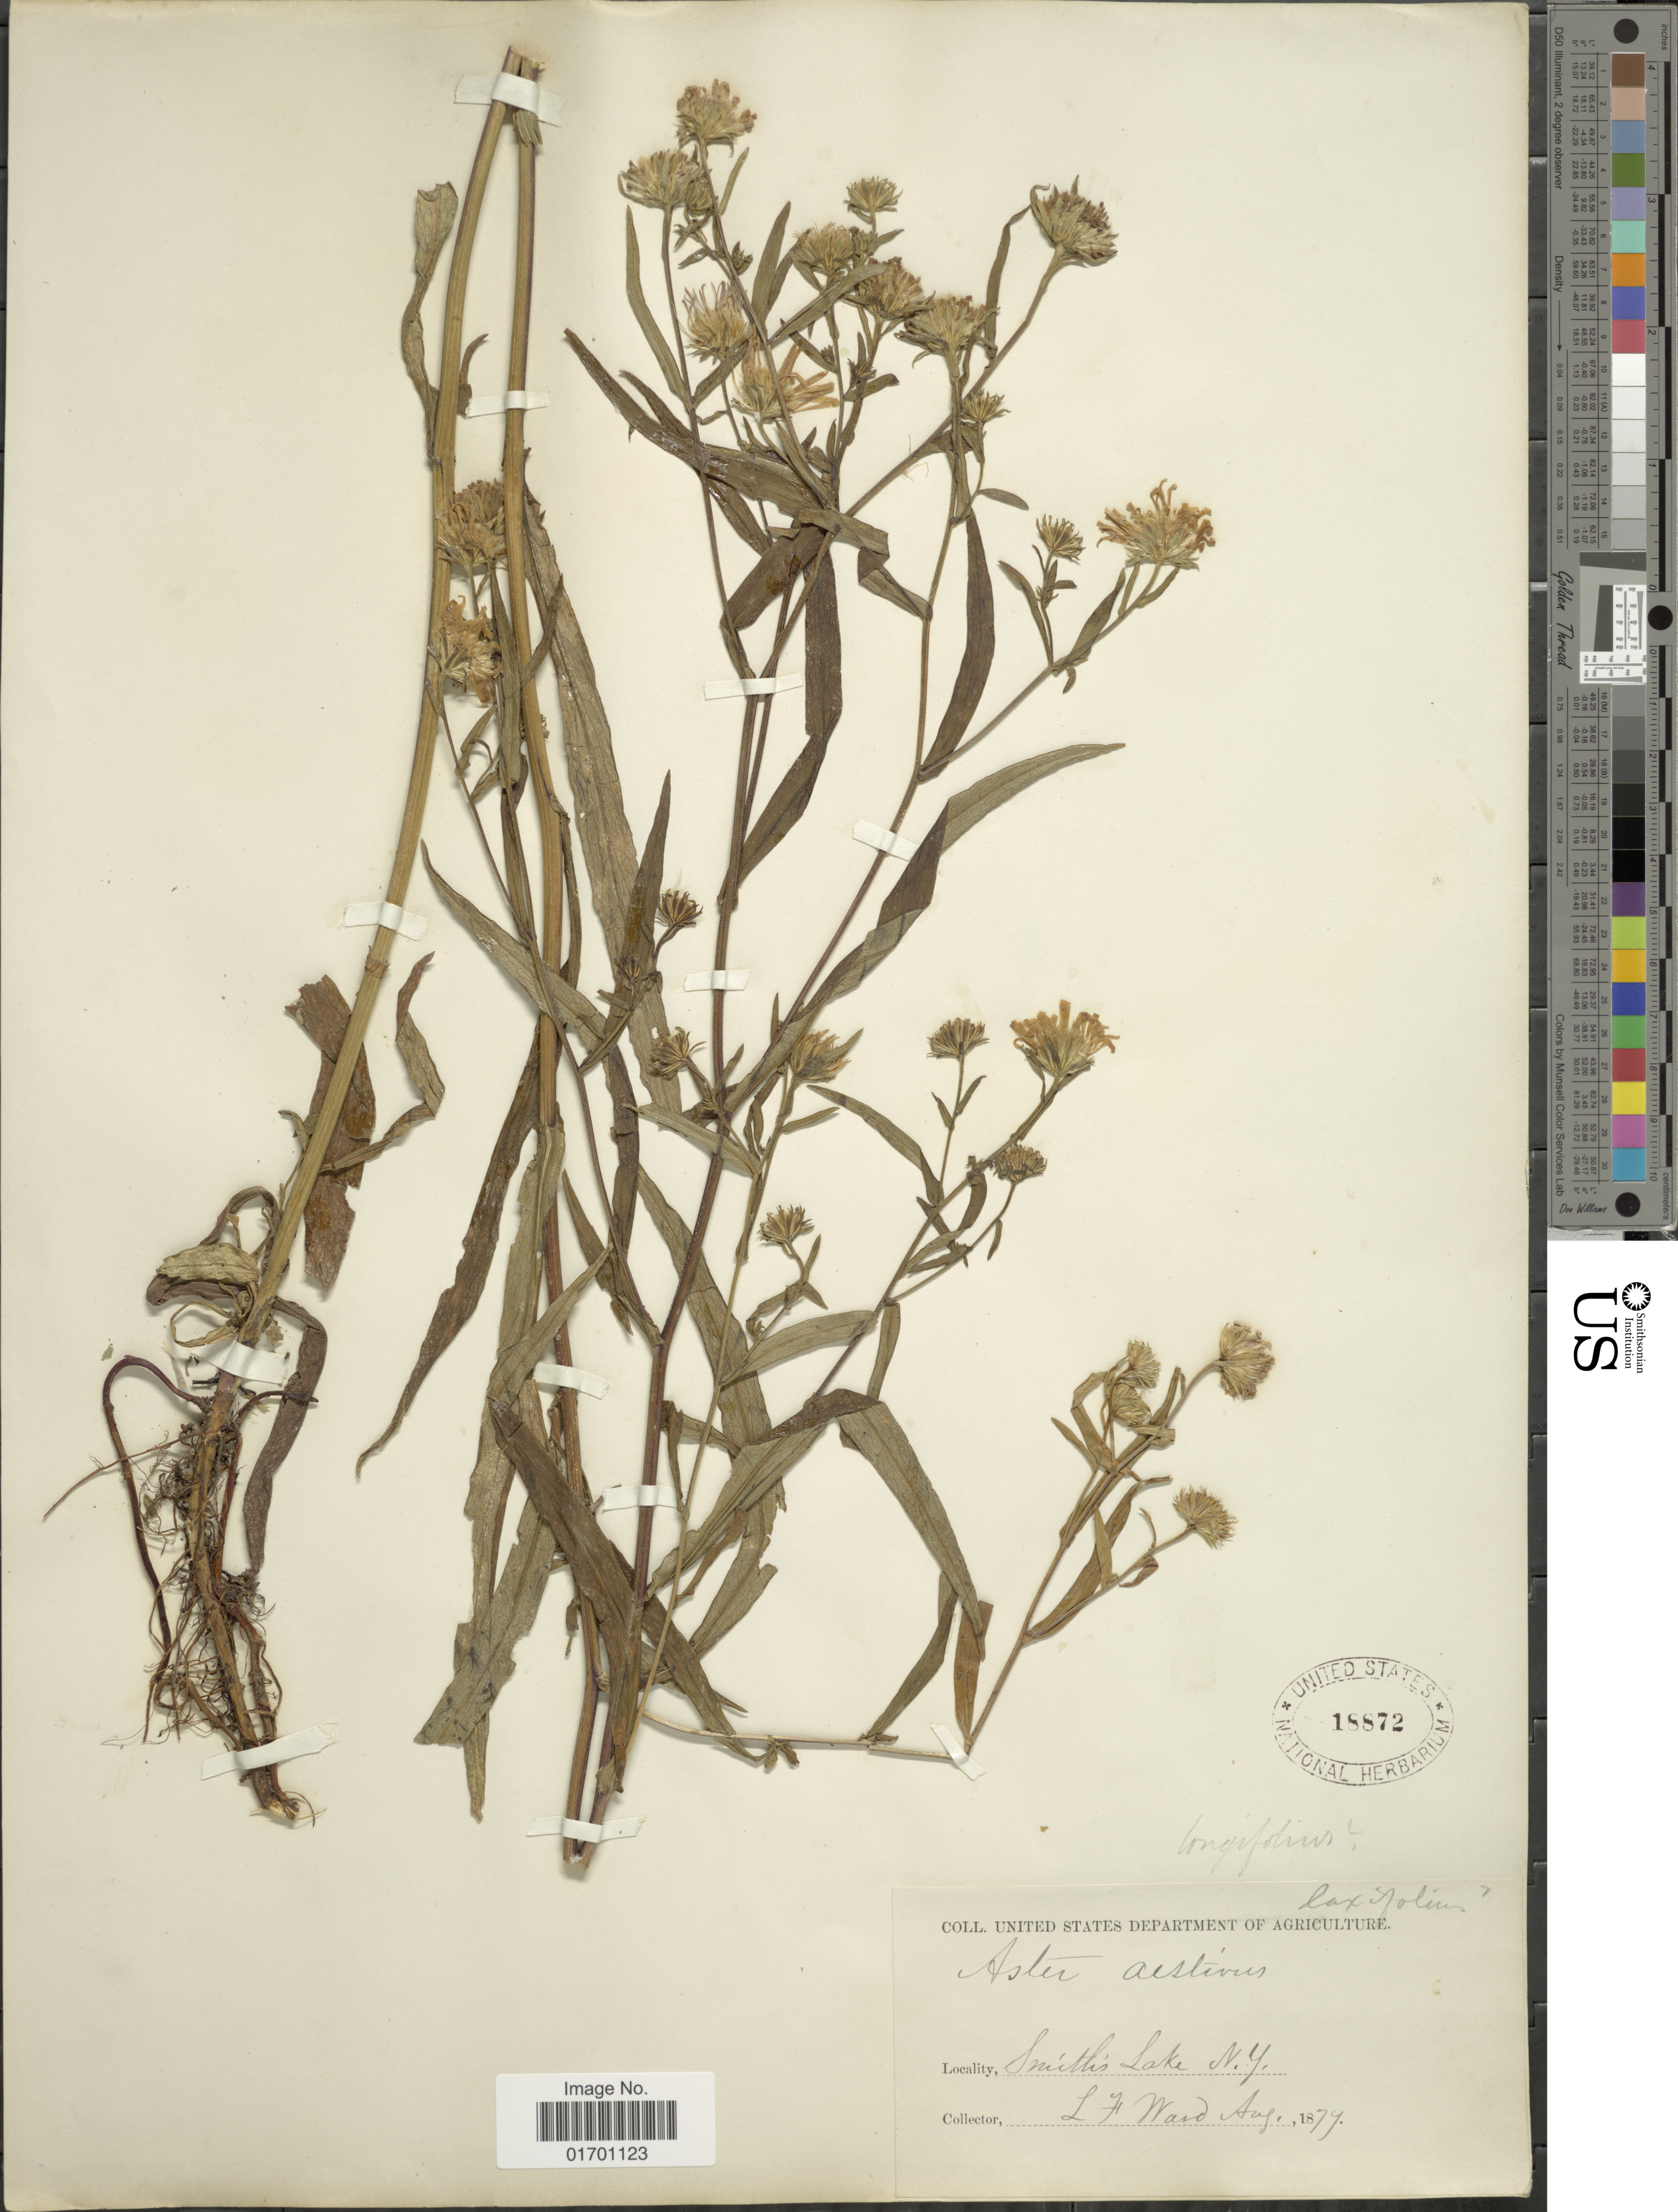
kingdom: Plantae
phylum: Tracheophyta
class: Magnoliopsida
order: Asterales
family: Asteraceae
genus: Symphyotrichum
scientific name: Symphyotrichum novi-belgii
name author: (L.) G.L. Nesom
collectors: L. Ward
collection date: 1879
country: United States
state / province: New York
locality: Smittis Lake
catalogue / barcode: US 18872